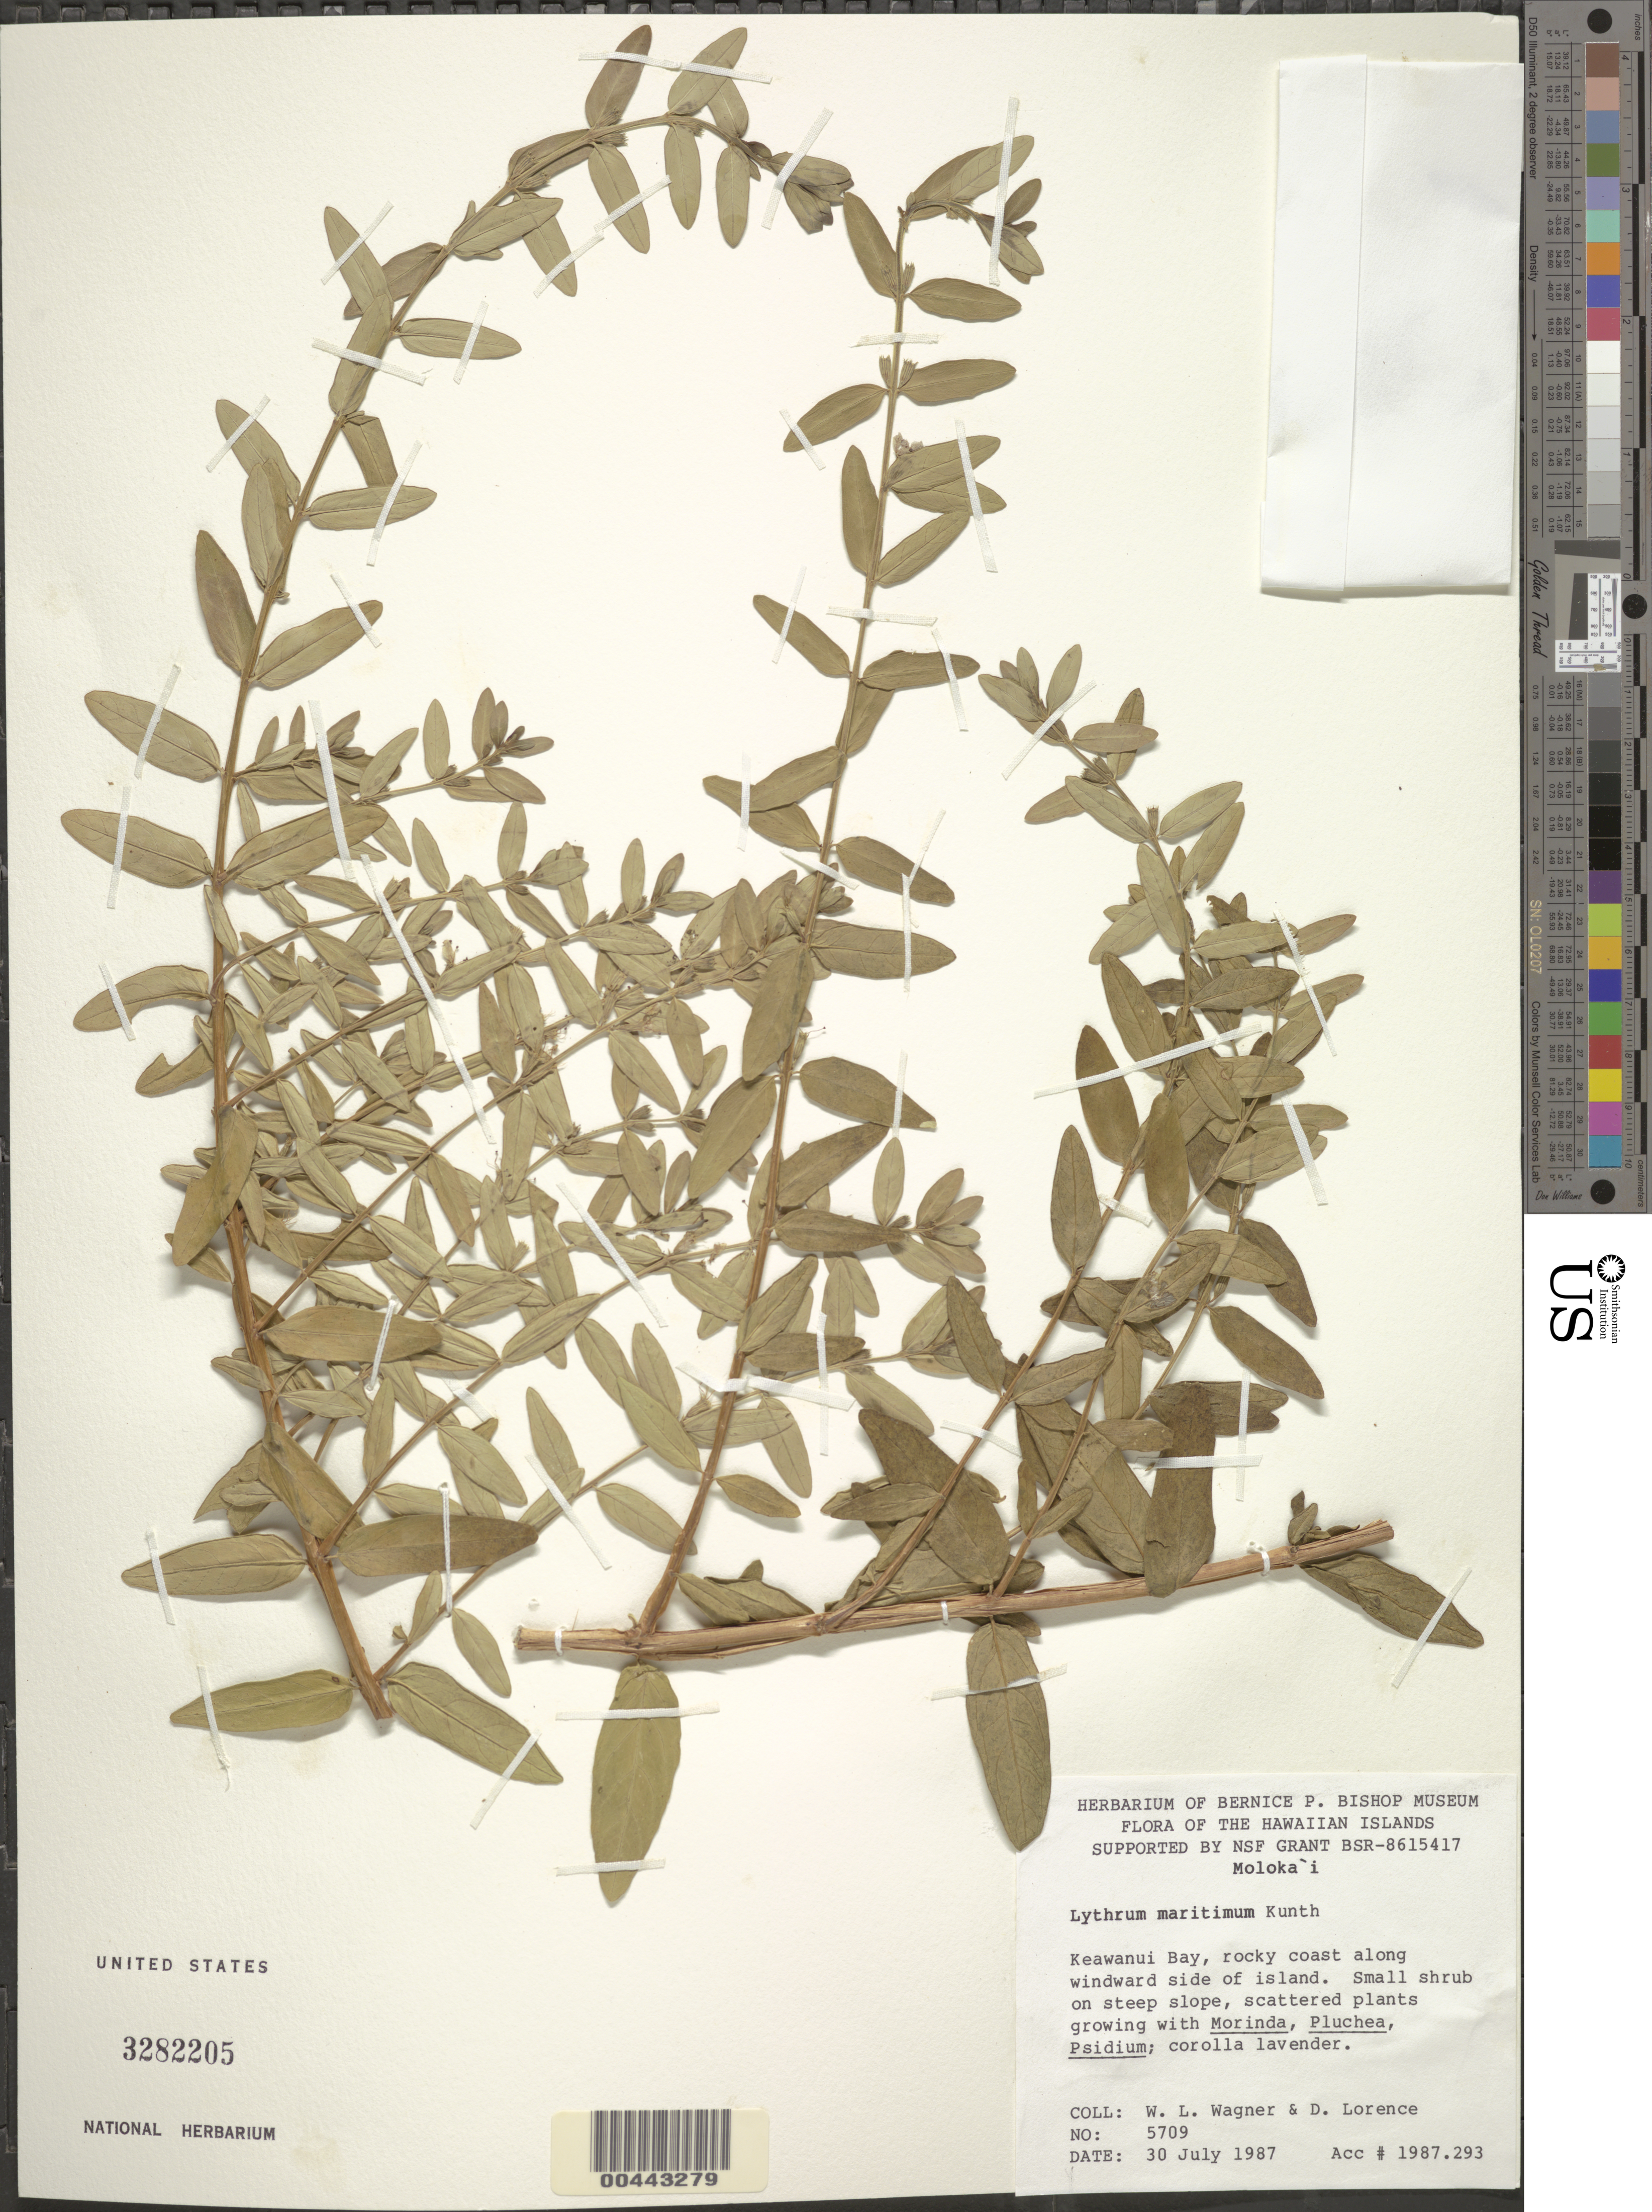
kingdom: Plantae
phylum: Tracheophyta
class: Magnoliopsida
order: Myrtales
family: Lythraceae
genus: Lythrum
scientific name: Lythrum maritimum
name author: Kunth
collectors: W. L. Wagner & D. Lorence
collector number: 5709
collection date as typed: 30 Jul 1987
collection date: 1987-07-30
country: United States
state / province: Hawaii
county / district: Maui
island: Moloka'i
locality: Keawanui Bay, coast along windward side of island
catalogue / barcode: US 3282205